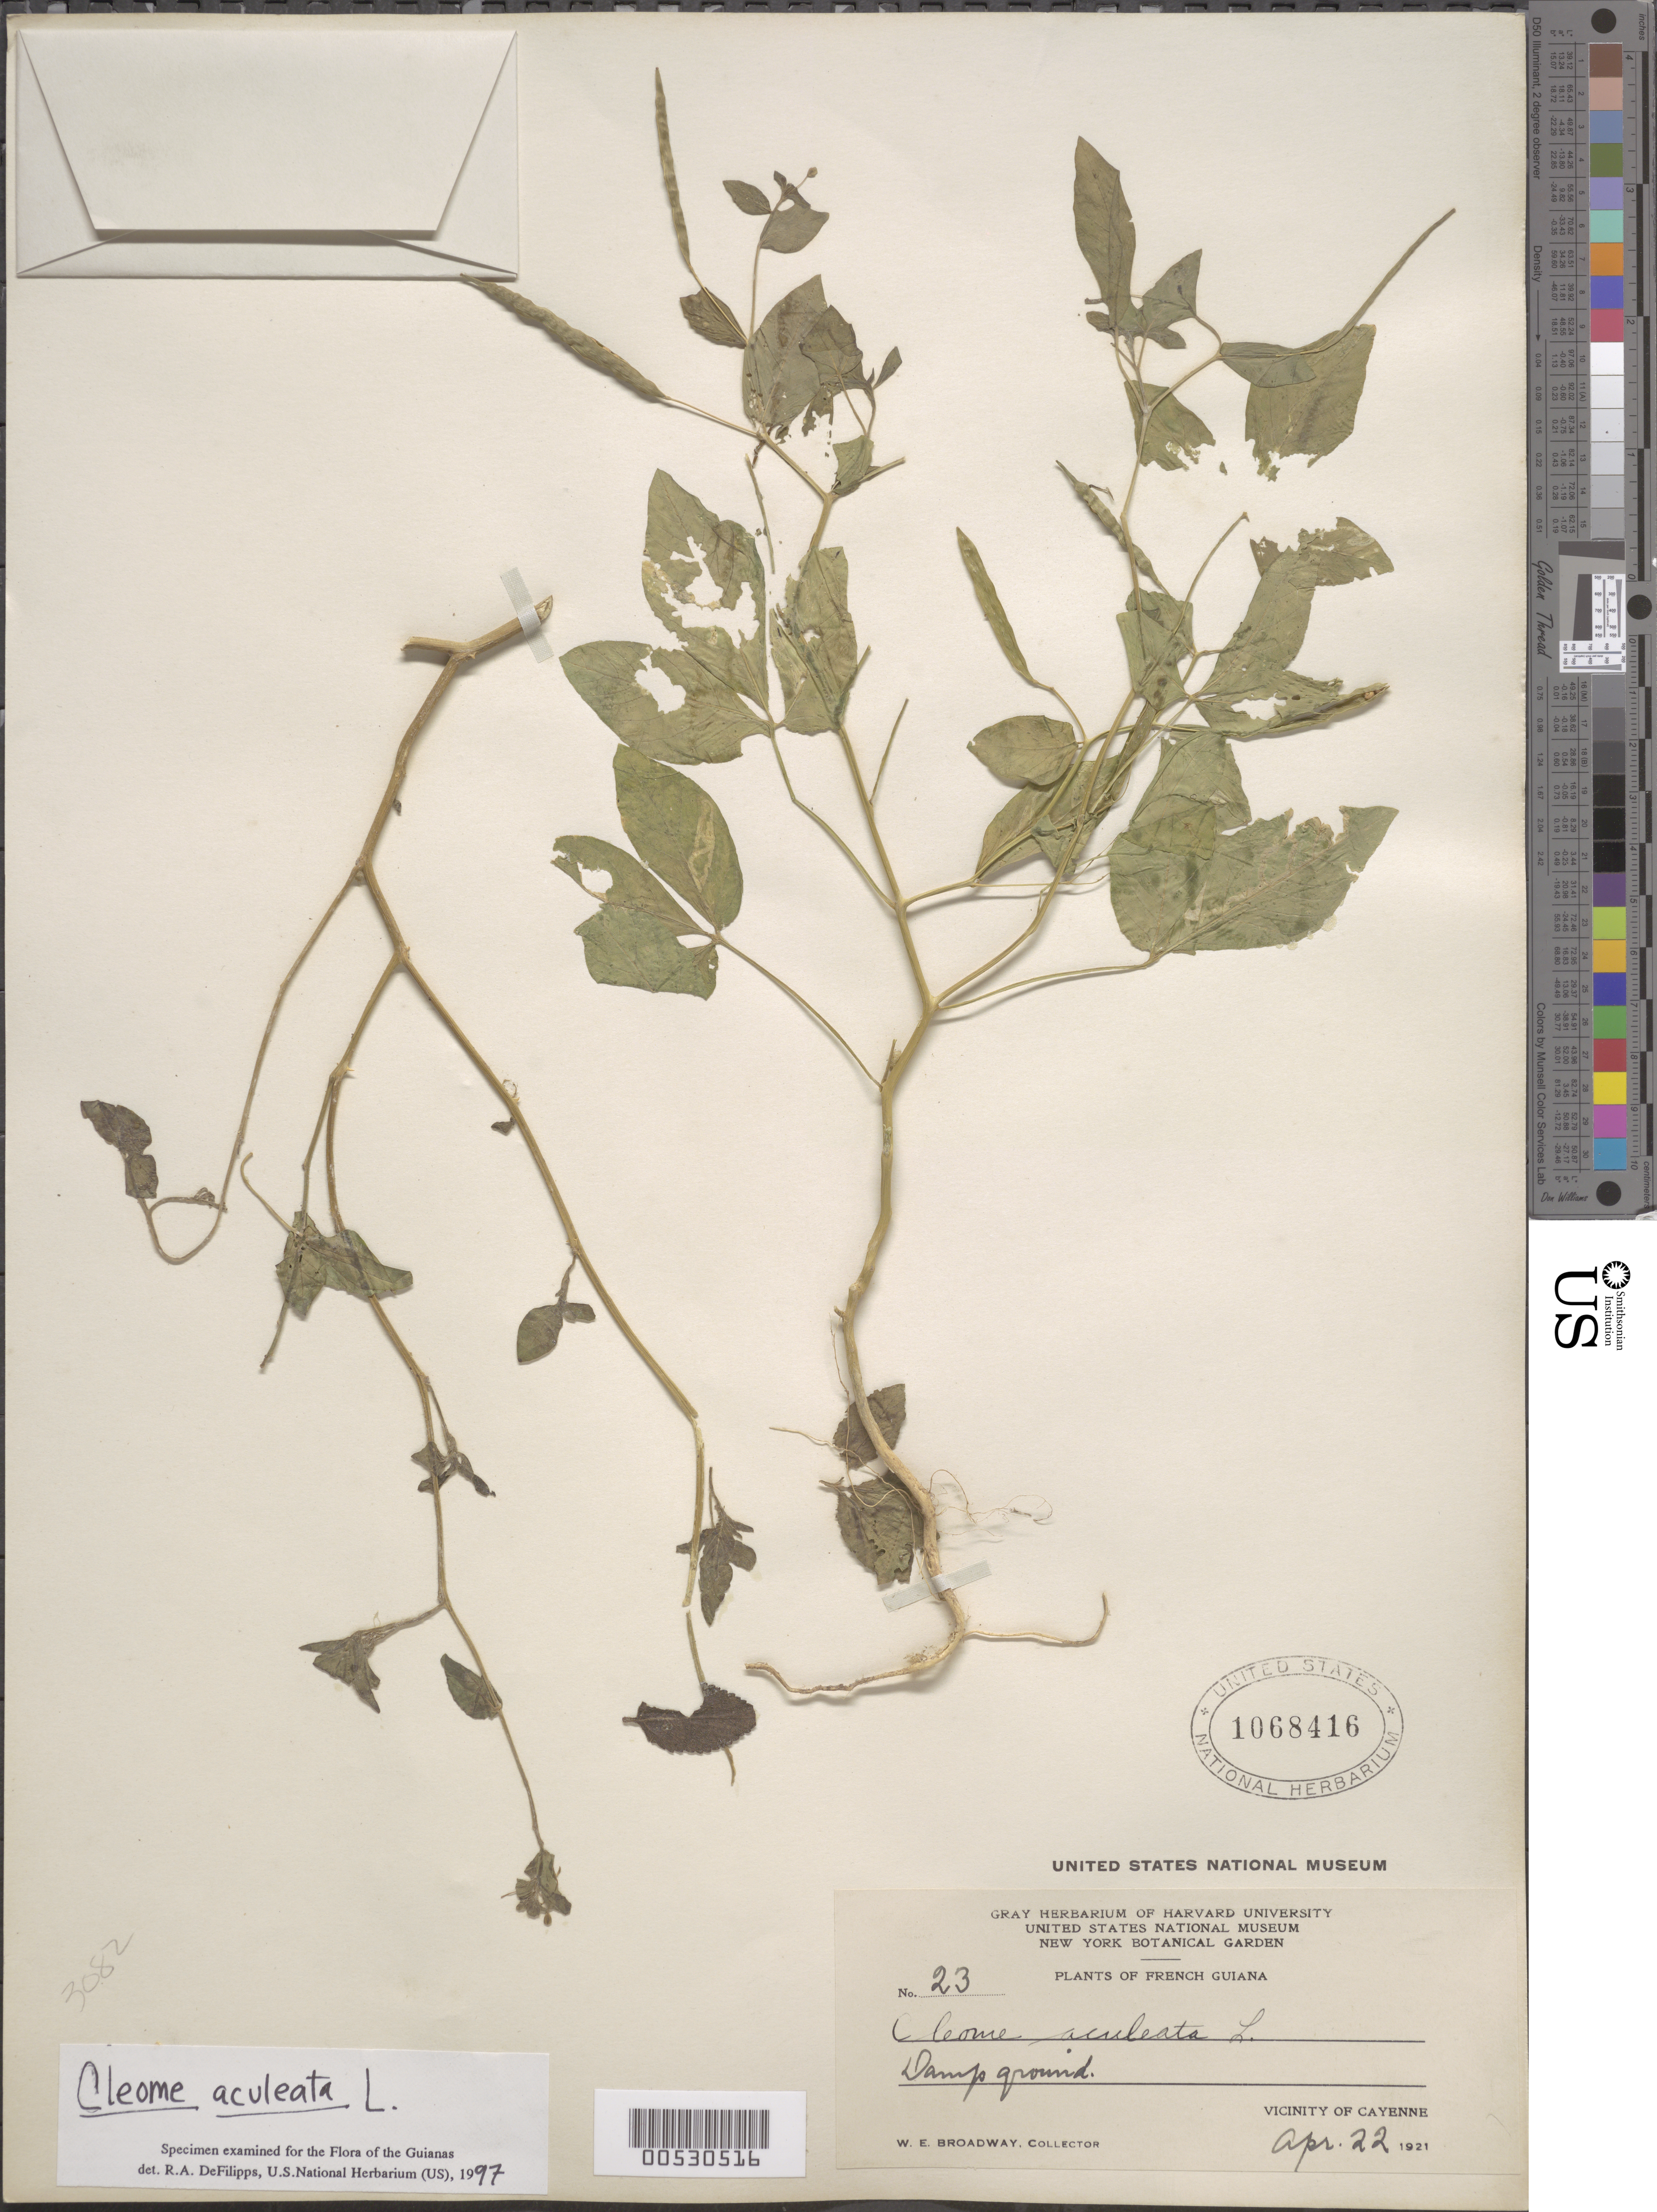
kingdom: Plantae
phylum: Tracheophyta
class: Magnoliopsida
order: Brassicales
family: Cleomaceae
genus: Tarenaya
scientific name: Tarenaya aculeata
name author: (L.) Soares Neto & Roalson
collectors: W. E. Broadway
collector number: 23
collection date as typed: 22-Apr-21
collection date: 1921-04-22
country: French Guiana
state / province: Cayenne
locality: Cayenne, vic.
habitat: Damp ground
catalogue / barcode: US 1068416